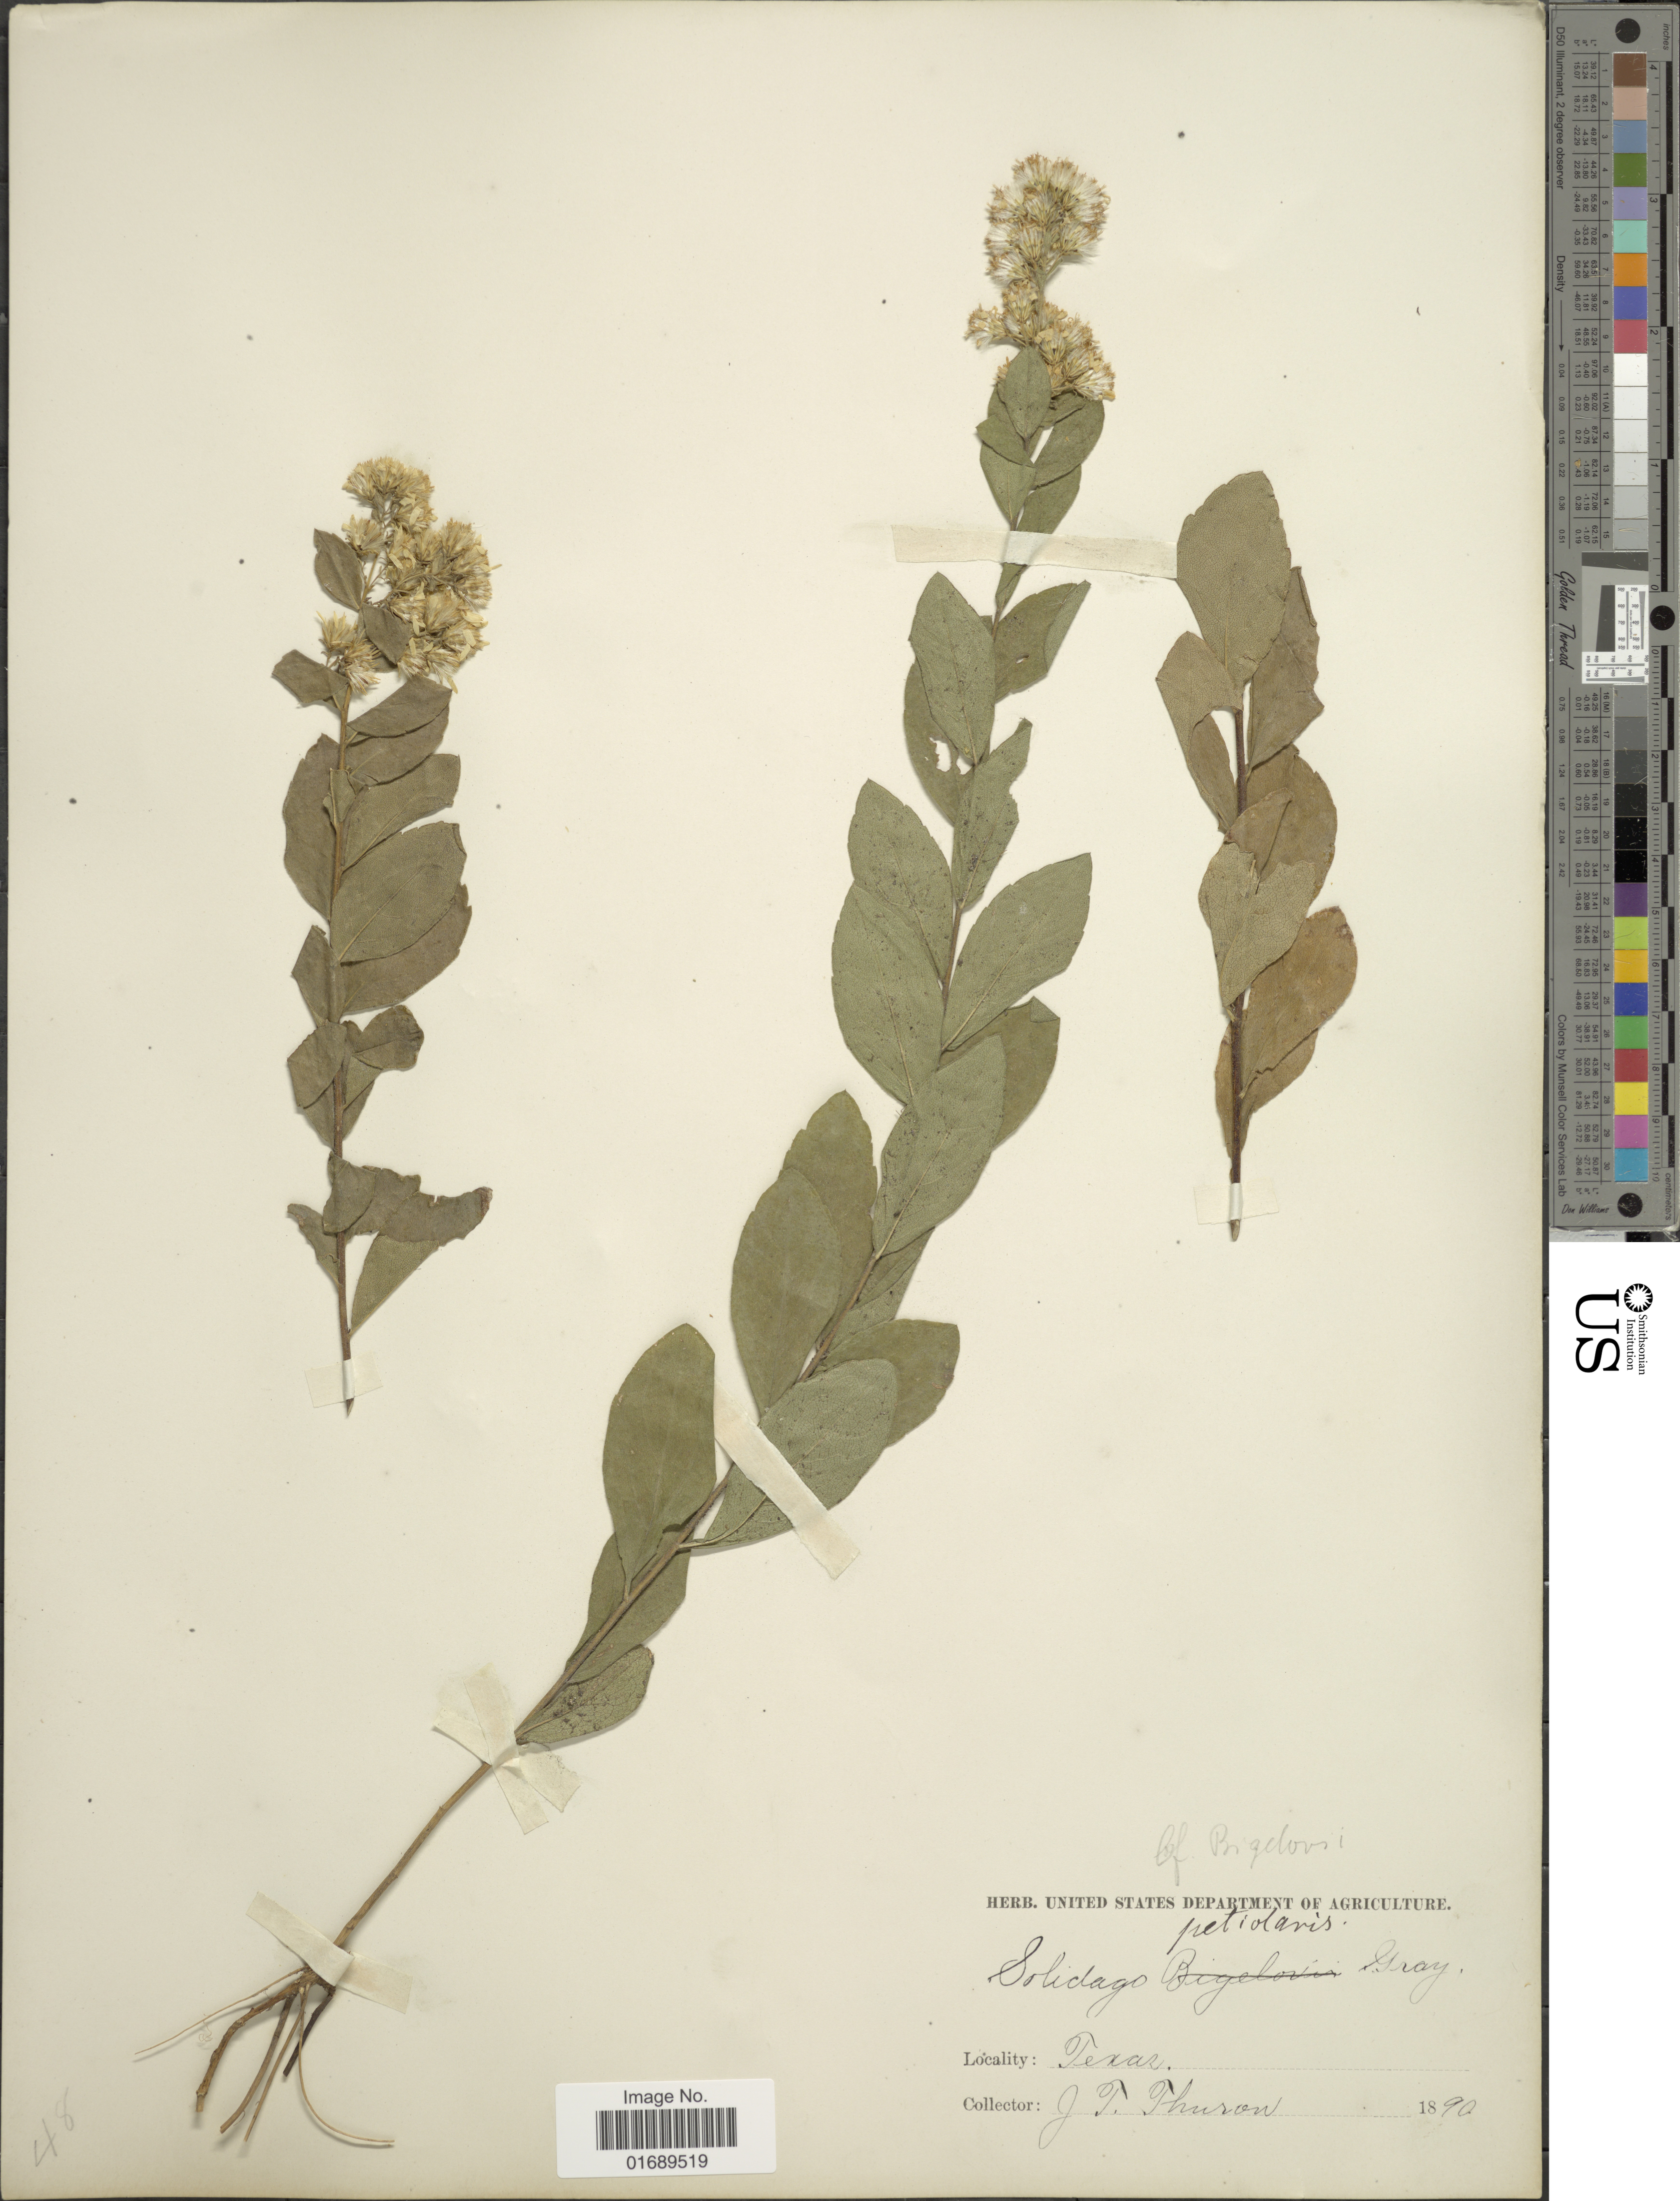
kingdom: Plantae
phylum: Tracheophyta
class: Magnoliopsida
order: Asterales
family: Asteraceae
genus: Solidago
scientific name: Solidago petiolaris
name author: Aiton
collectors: F. W. Thurow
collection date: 1890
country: United States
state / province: Texas